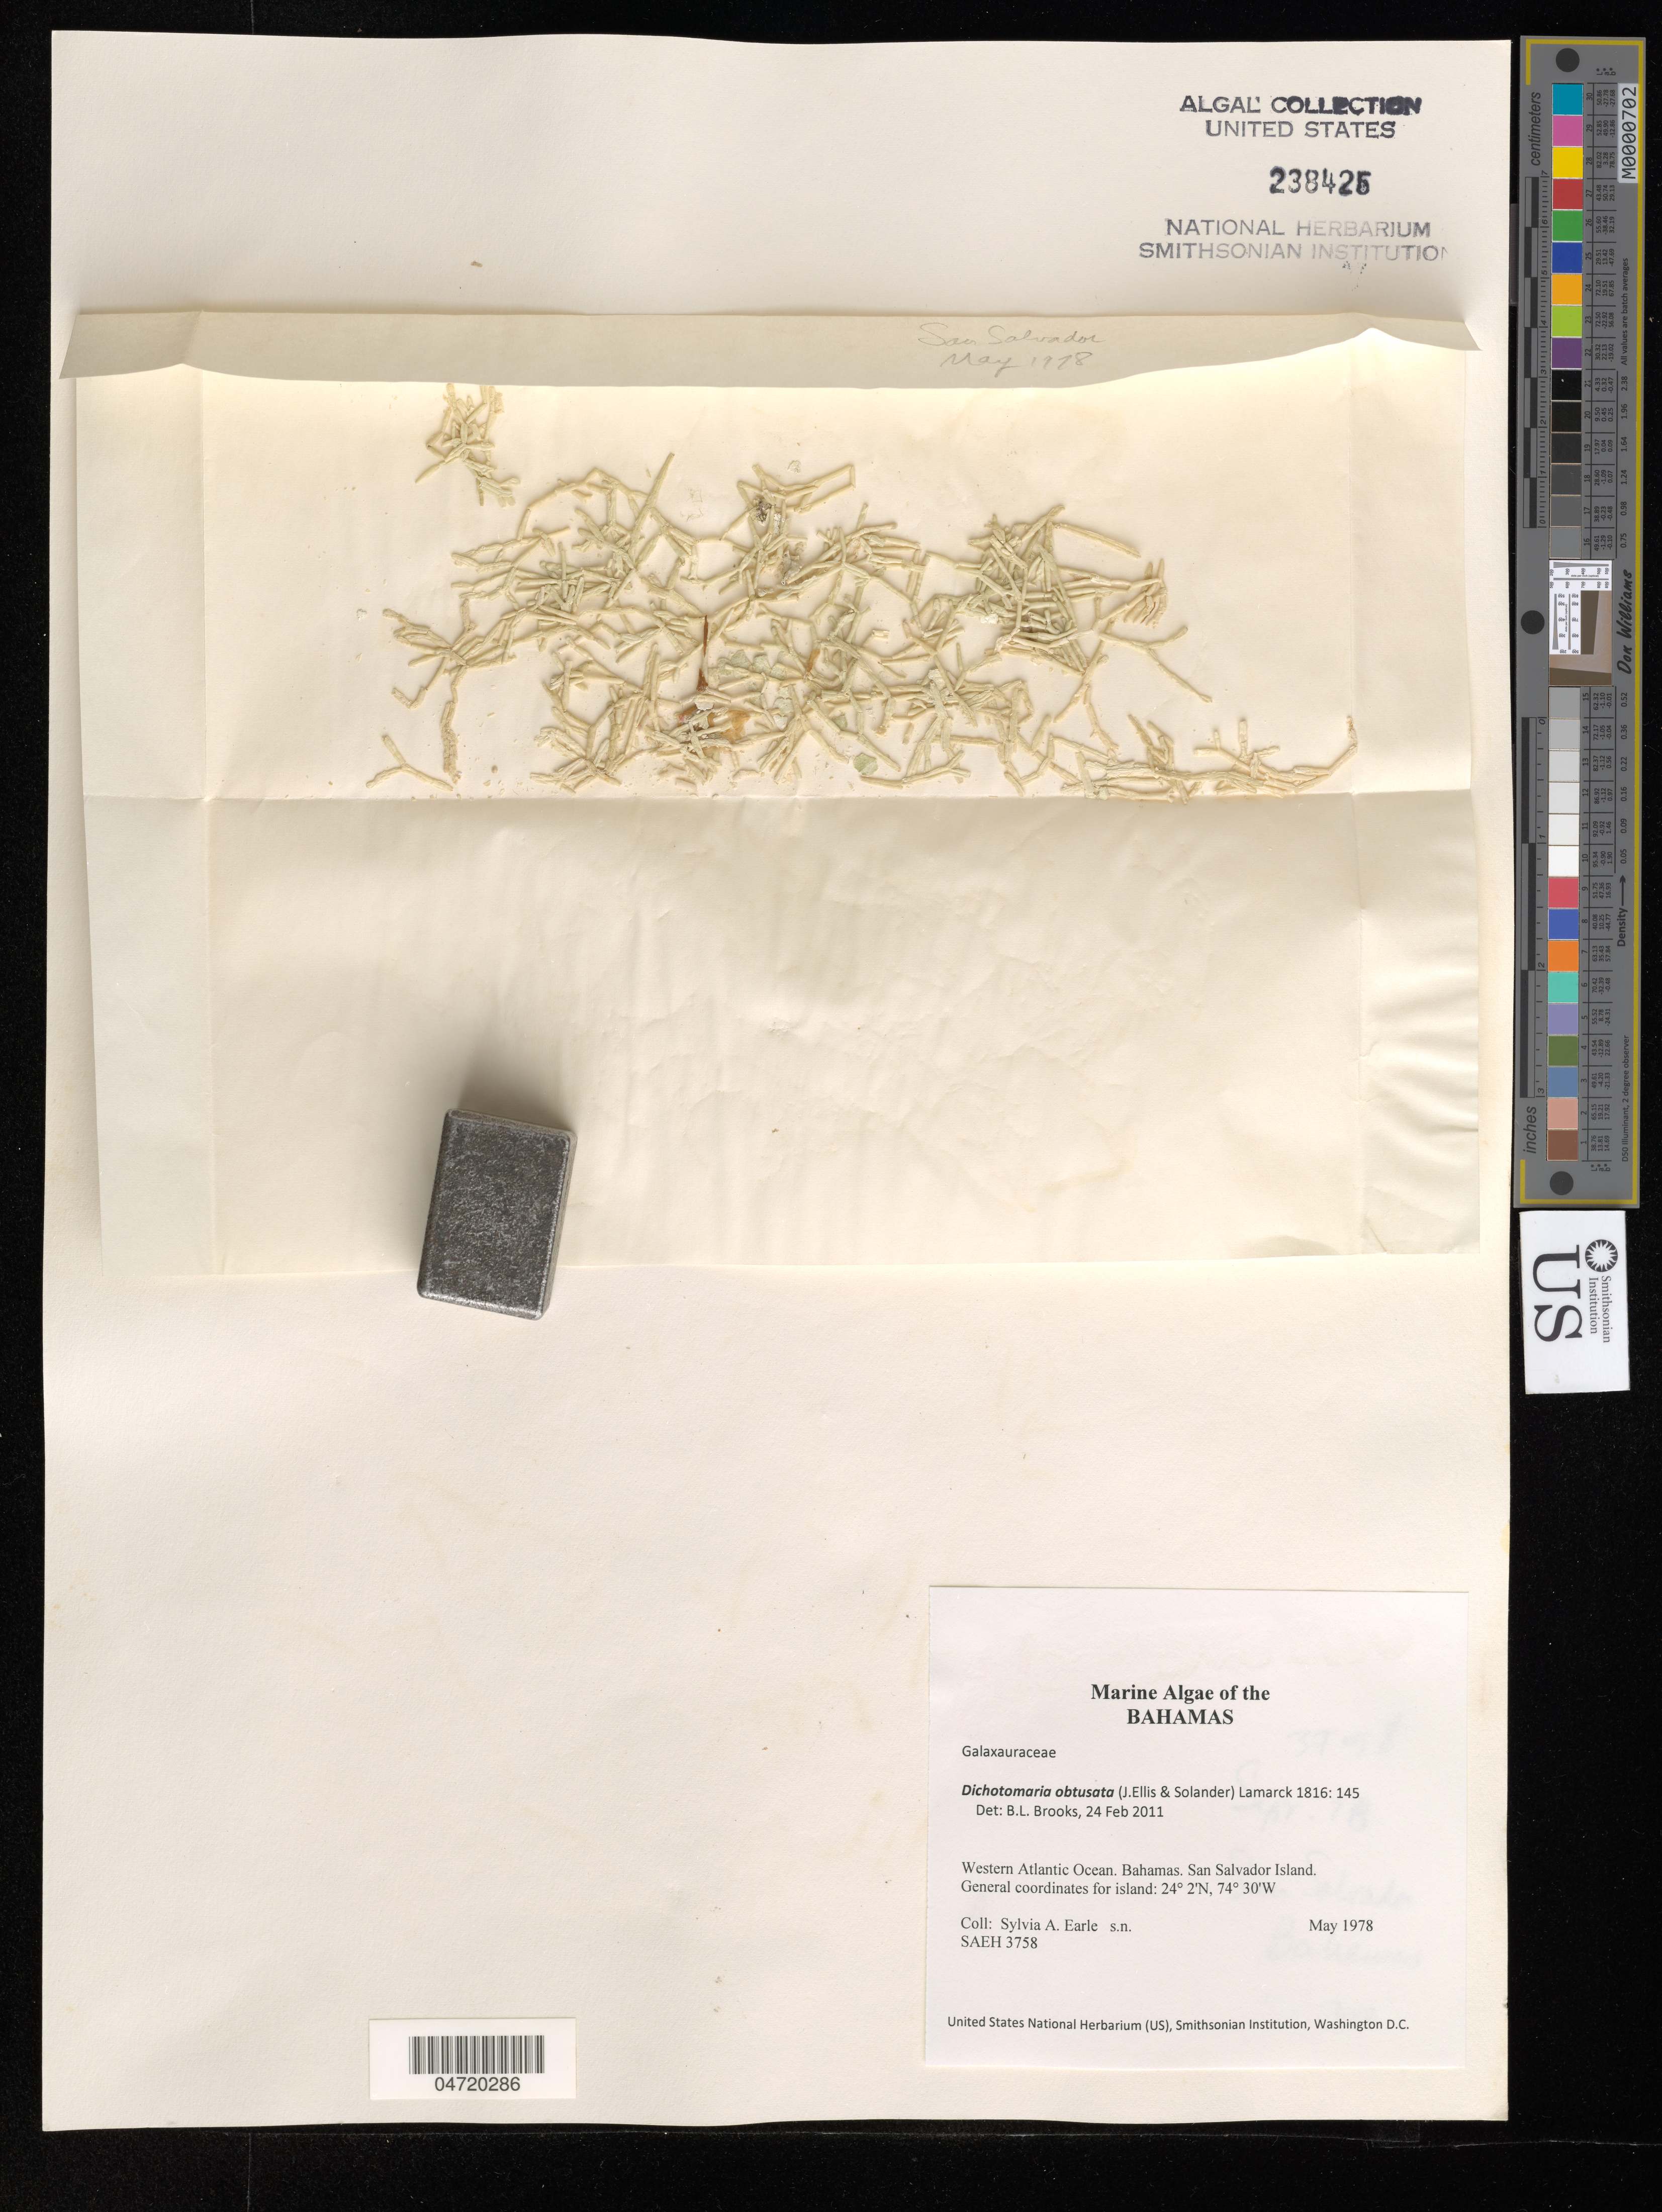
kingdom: Plantae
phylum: Rhodophyta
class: Florideophyceae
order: Nemaliales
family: Galaxauraceae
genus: Dichotomaria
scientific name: Dichotomaria obtusata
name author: (Ellis & Sol.) Lam.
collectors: S. A. Earle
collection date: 1978-05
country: Bahamas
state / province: San Salvador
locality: Western Atlantic Ocean. San Salvador Island.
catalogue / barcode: US 238425